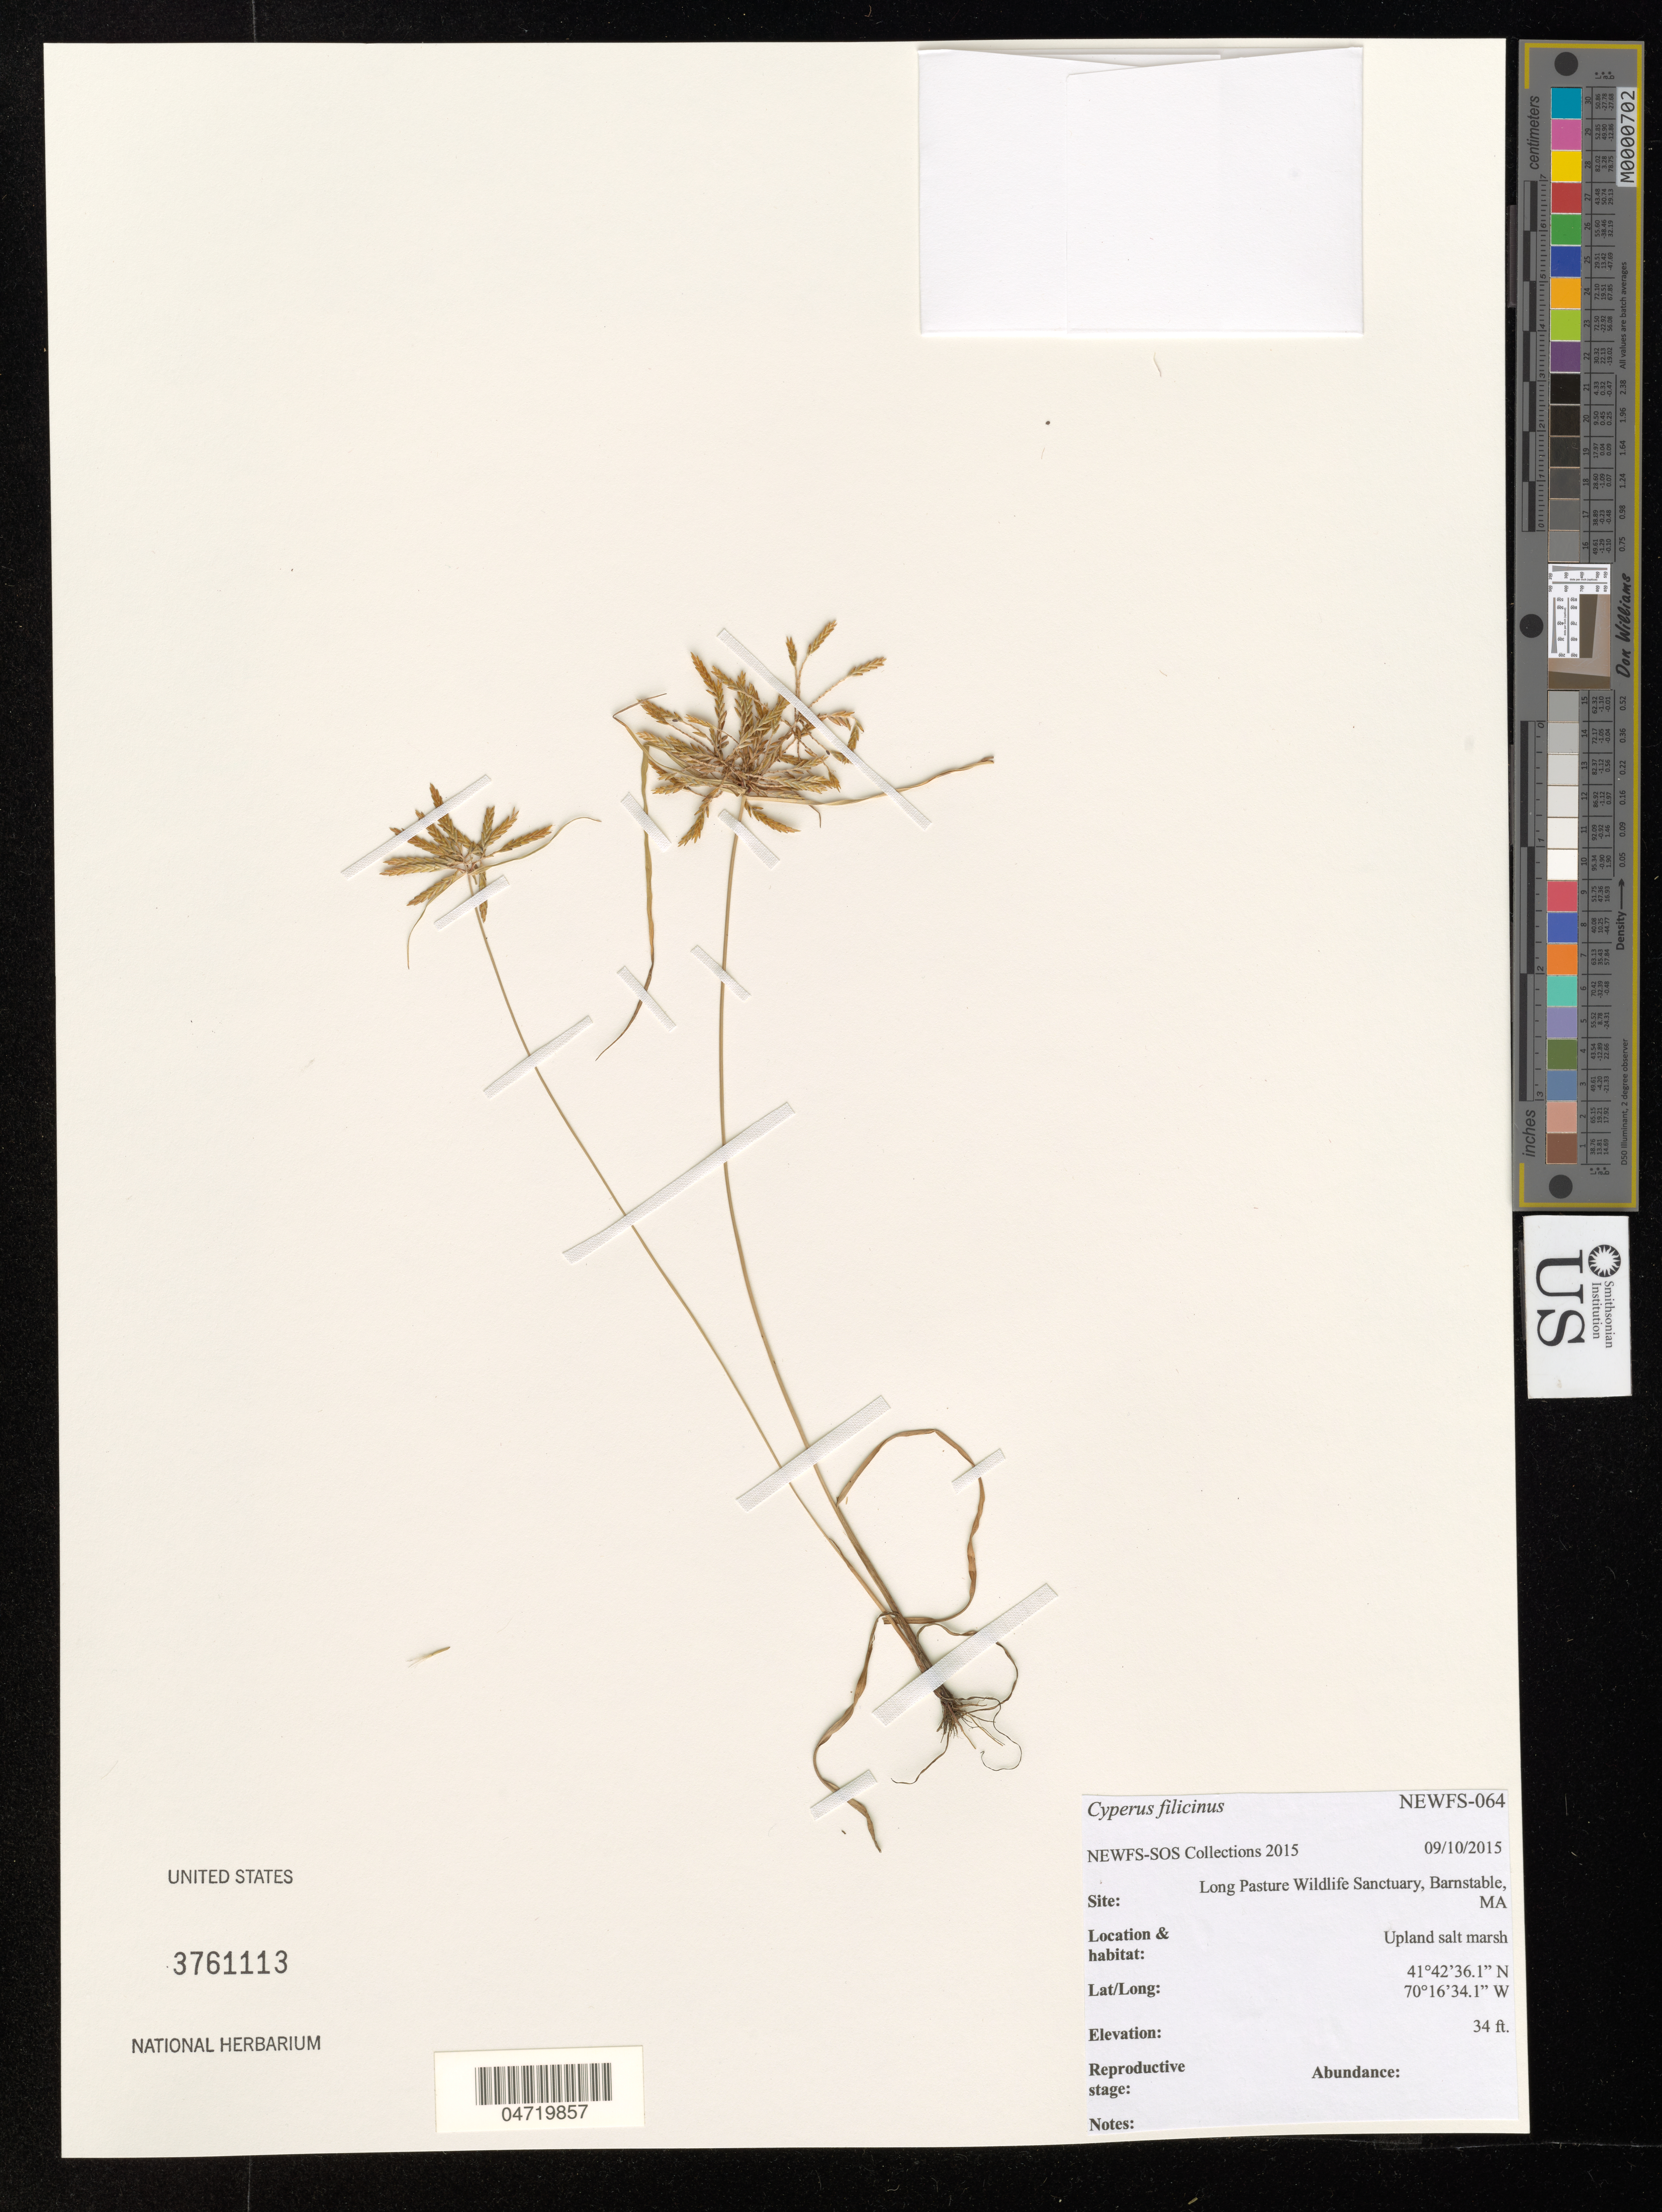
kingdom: Plantae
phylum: Tracheophyta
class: Liliopsida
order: Poales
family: Cyperaceae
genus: Cyperus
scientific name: Cyperus filicinus Vahl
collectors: NEWFS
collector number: NEWFS-064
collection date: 2015-09-10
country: United States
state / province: Massachusetts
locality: Long Pasture Wildlife Sanctuary, Barnstable.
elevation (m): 10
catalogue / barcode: US 3761113